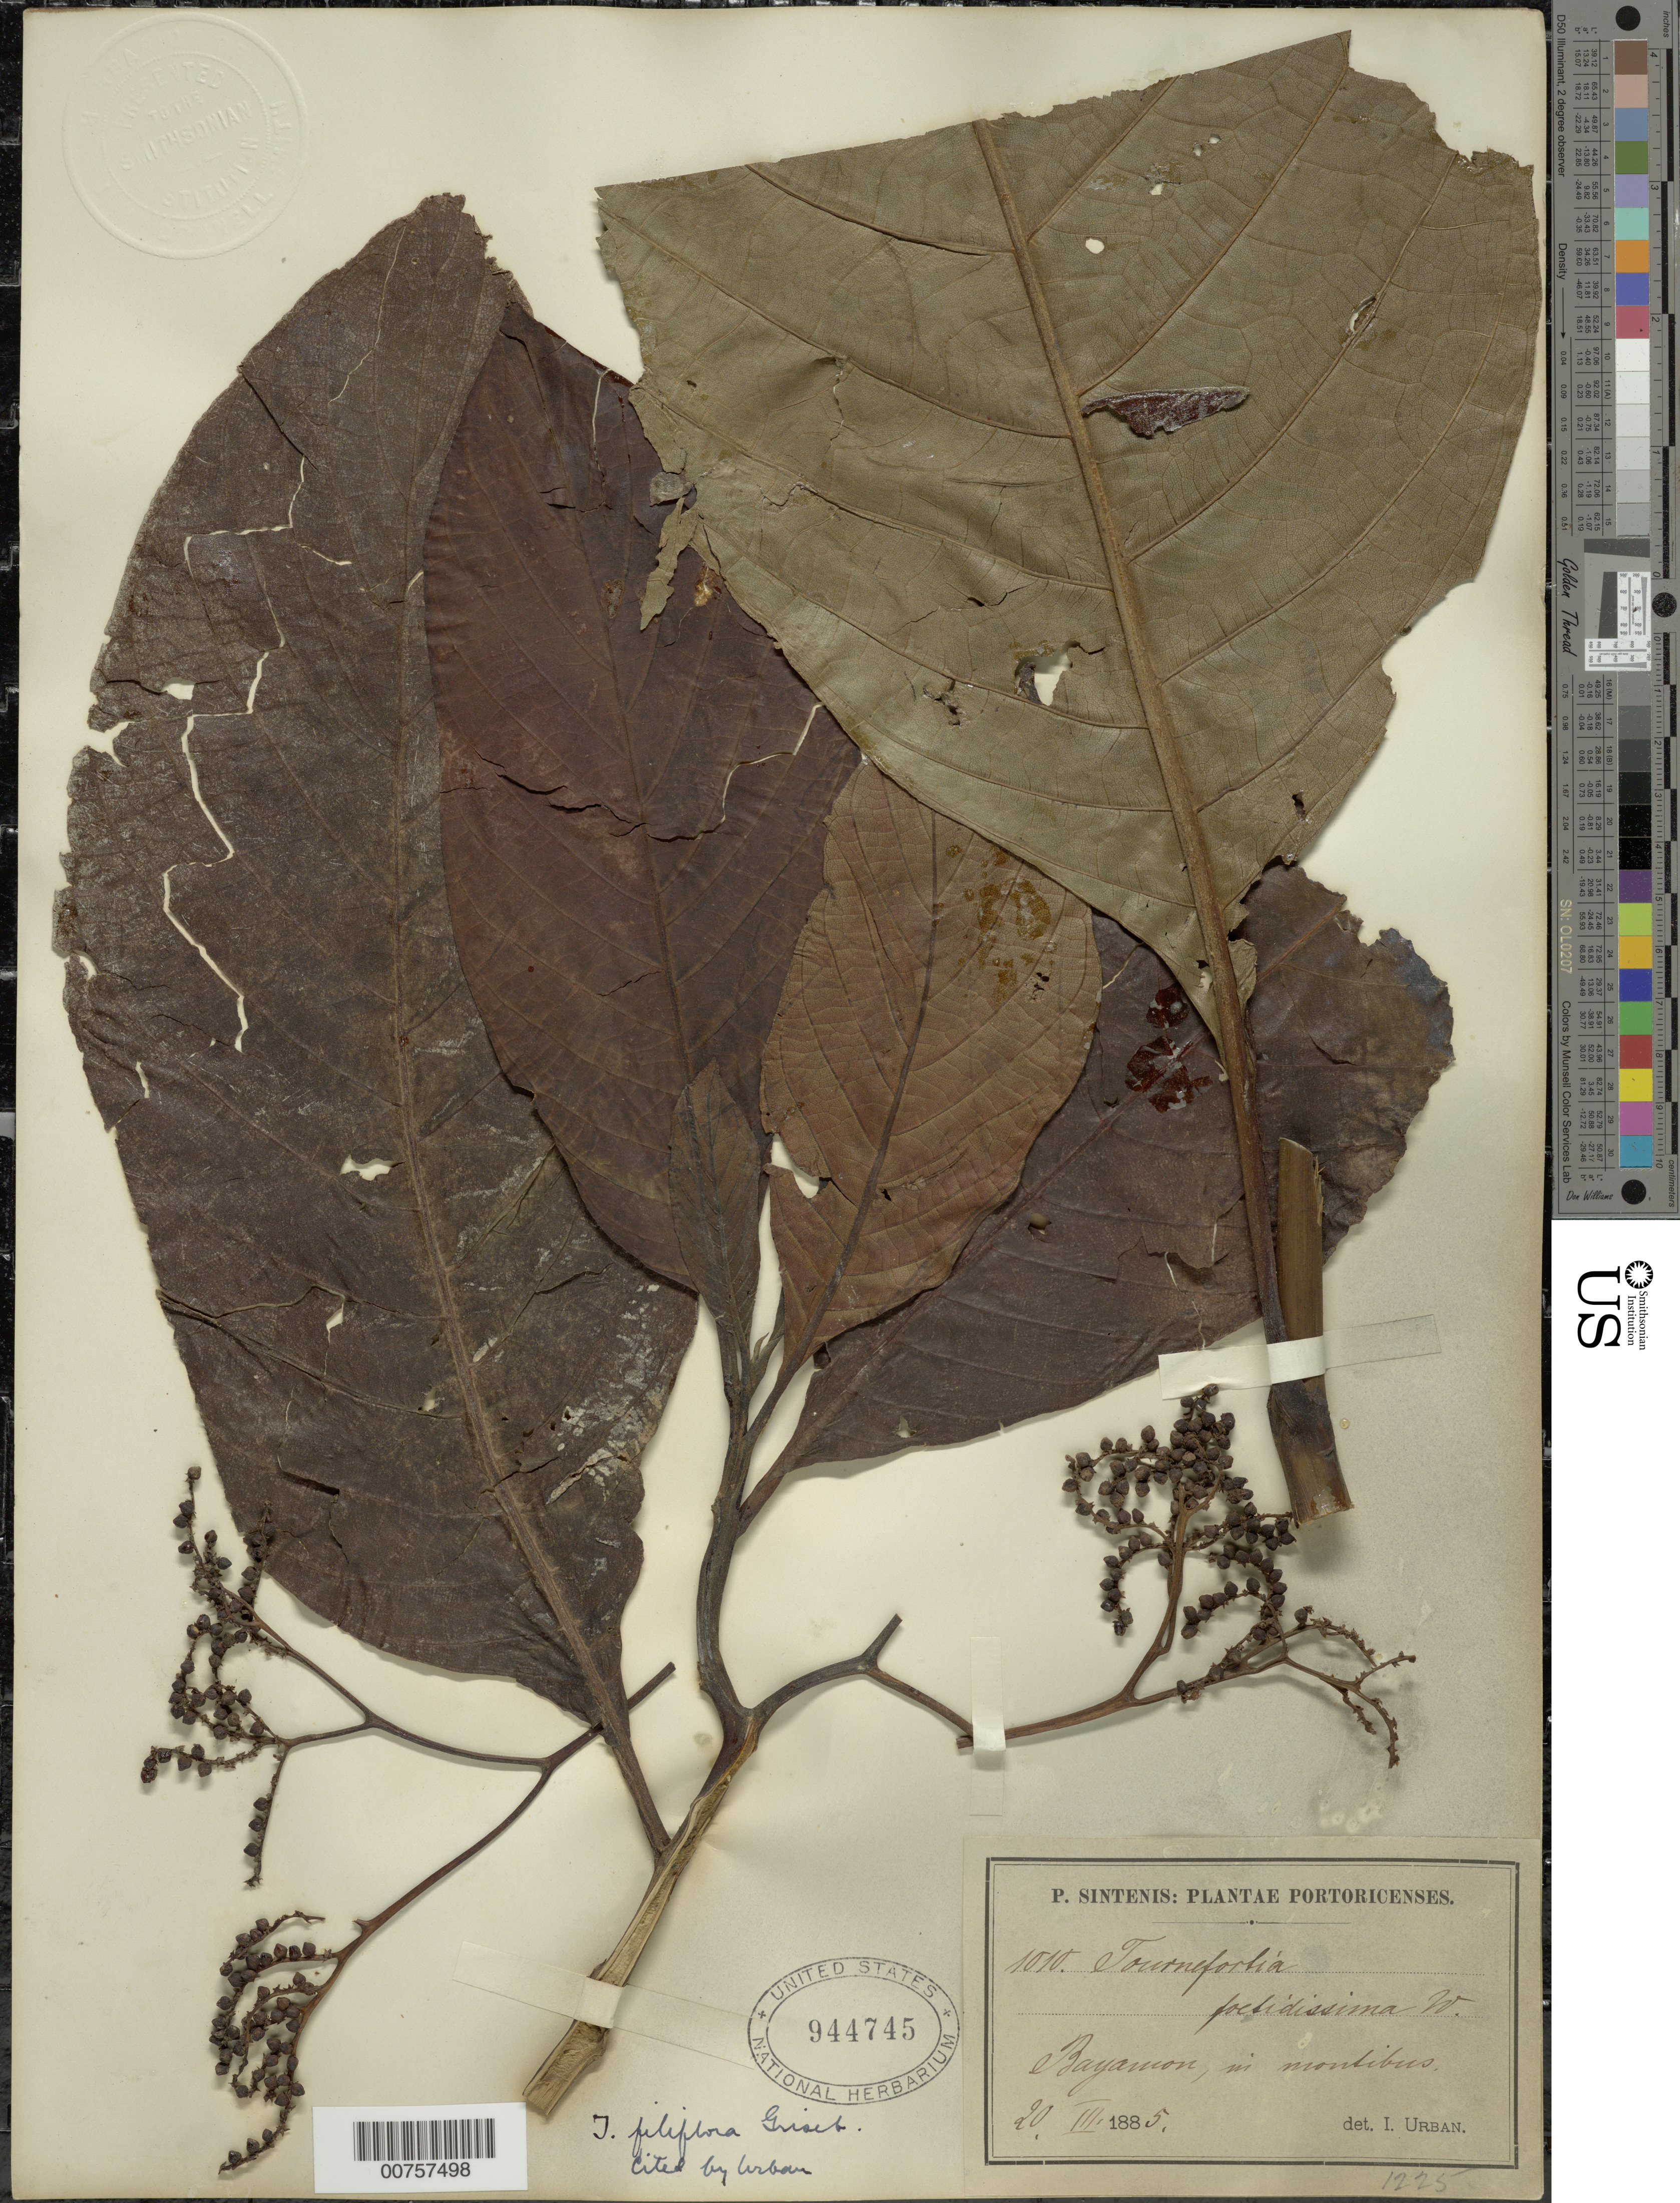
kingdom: Plantae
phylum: Tracheophyta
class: Magnoliopsida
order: Boraginales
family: Heliotropiaceae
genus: Tournefortia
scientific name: Tournefortia filiflora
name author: Griseb.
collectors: P. Sintenis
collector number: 1010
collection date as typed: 20 Mar 1885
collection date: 1885-03-20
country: Puerto Rico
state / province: Bayamón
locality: Bayamón, in montibus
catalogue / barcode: US 944745